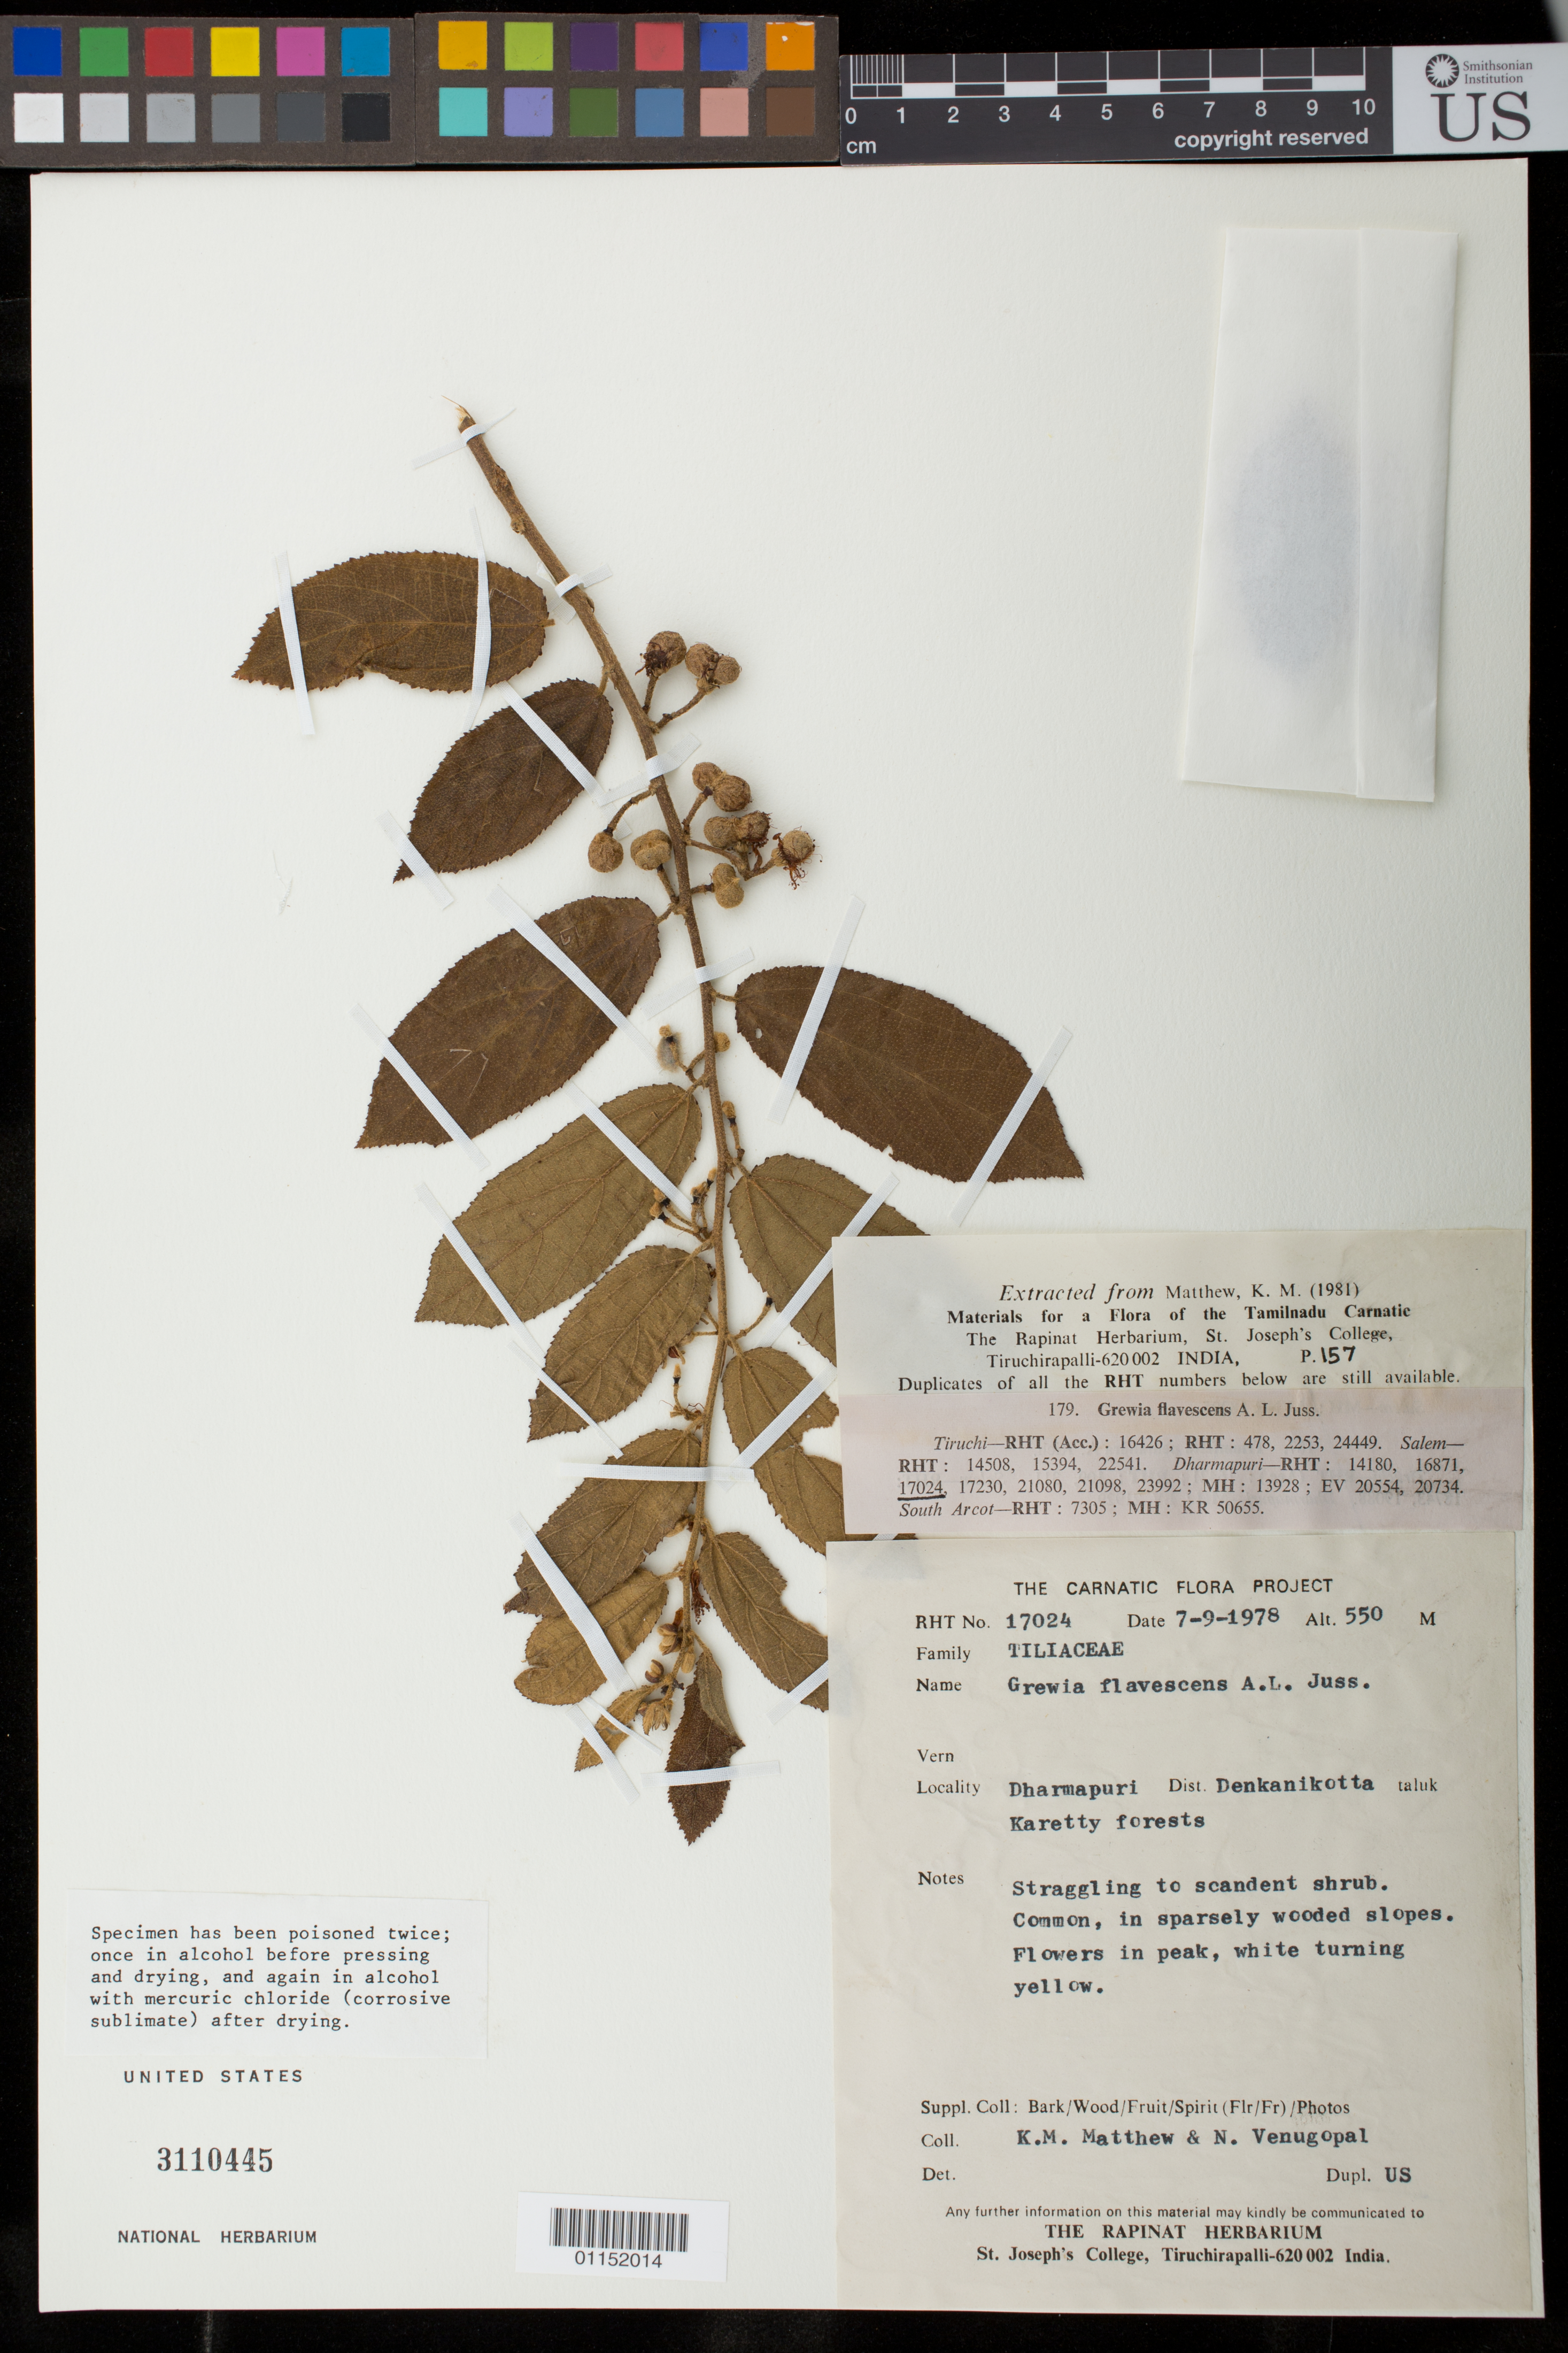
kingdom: Plantae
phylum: Tracheophyta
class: Magnoliopsida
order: Malvales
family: Malvaceae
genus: Grewia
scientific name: Grewia flavescens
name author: Juss.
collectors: K. M. Matthew & N. Venugopal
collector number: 17024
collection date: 1978-09-07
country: India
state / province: Tamil Nadu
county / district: Dharmapuri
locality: Denkanikotta, Karetty forests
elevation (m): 550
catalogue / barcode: US 3110445